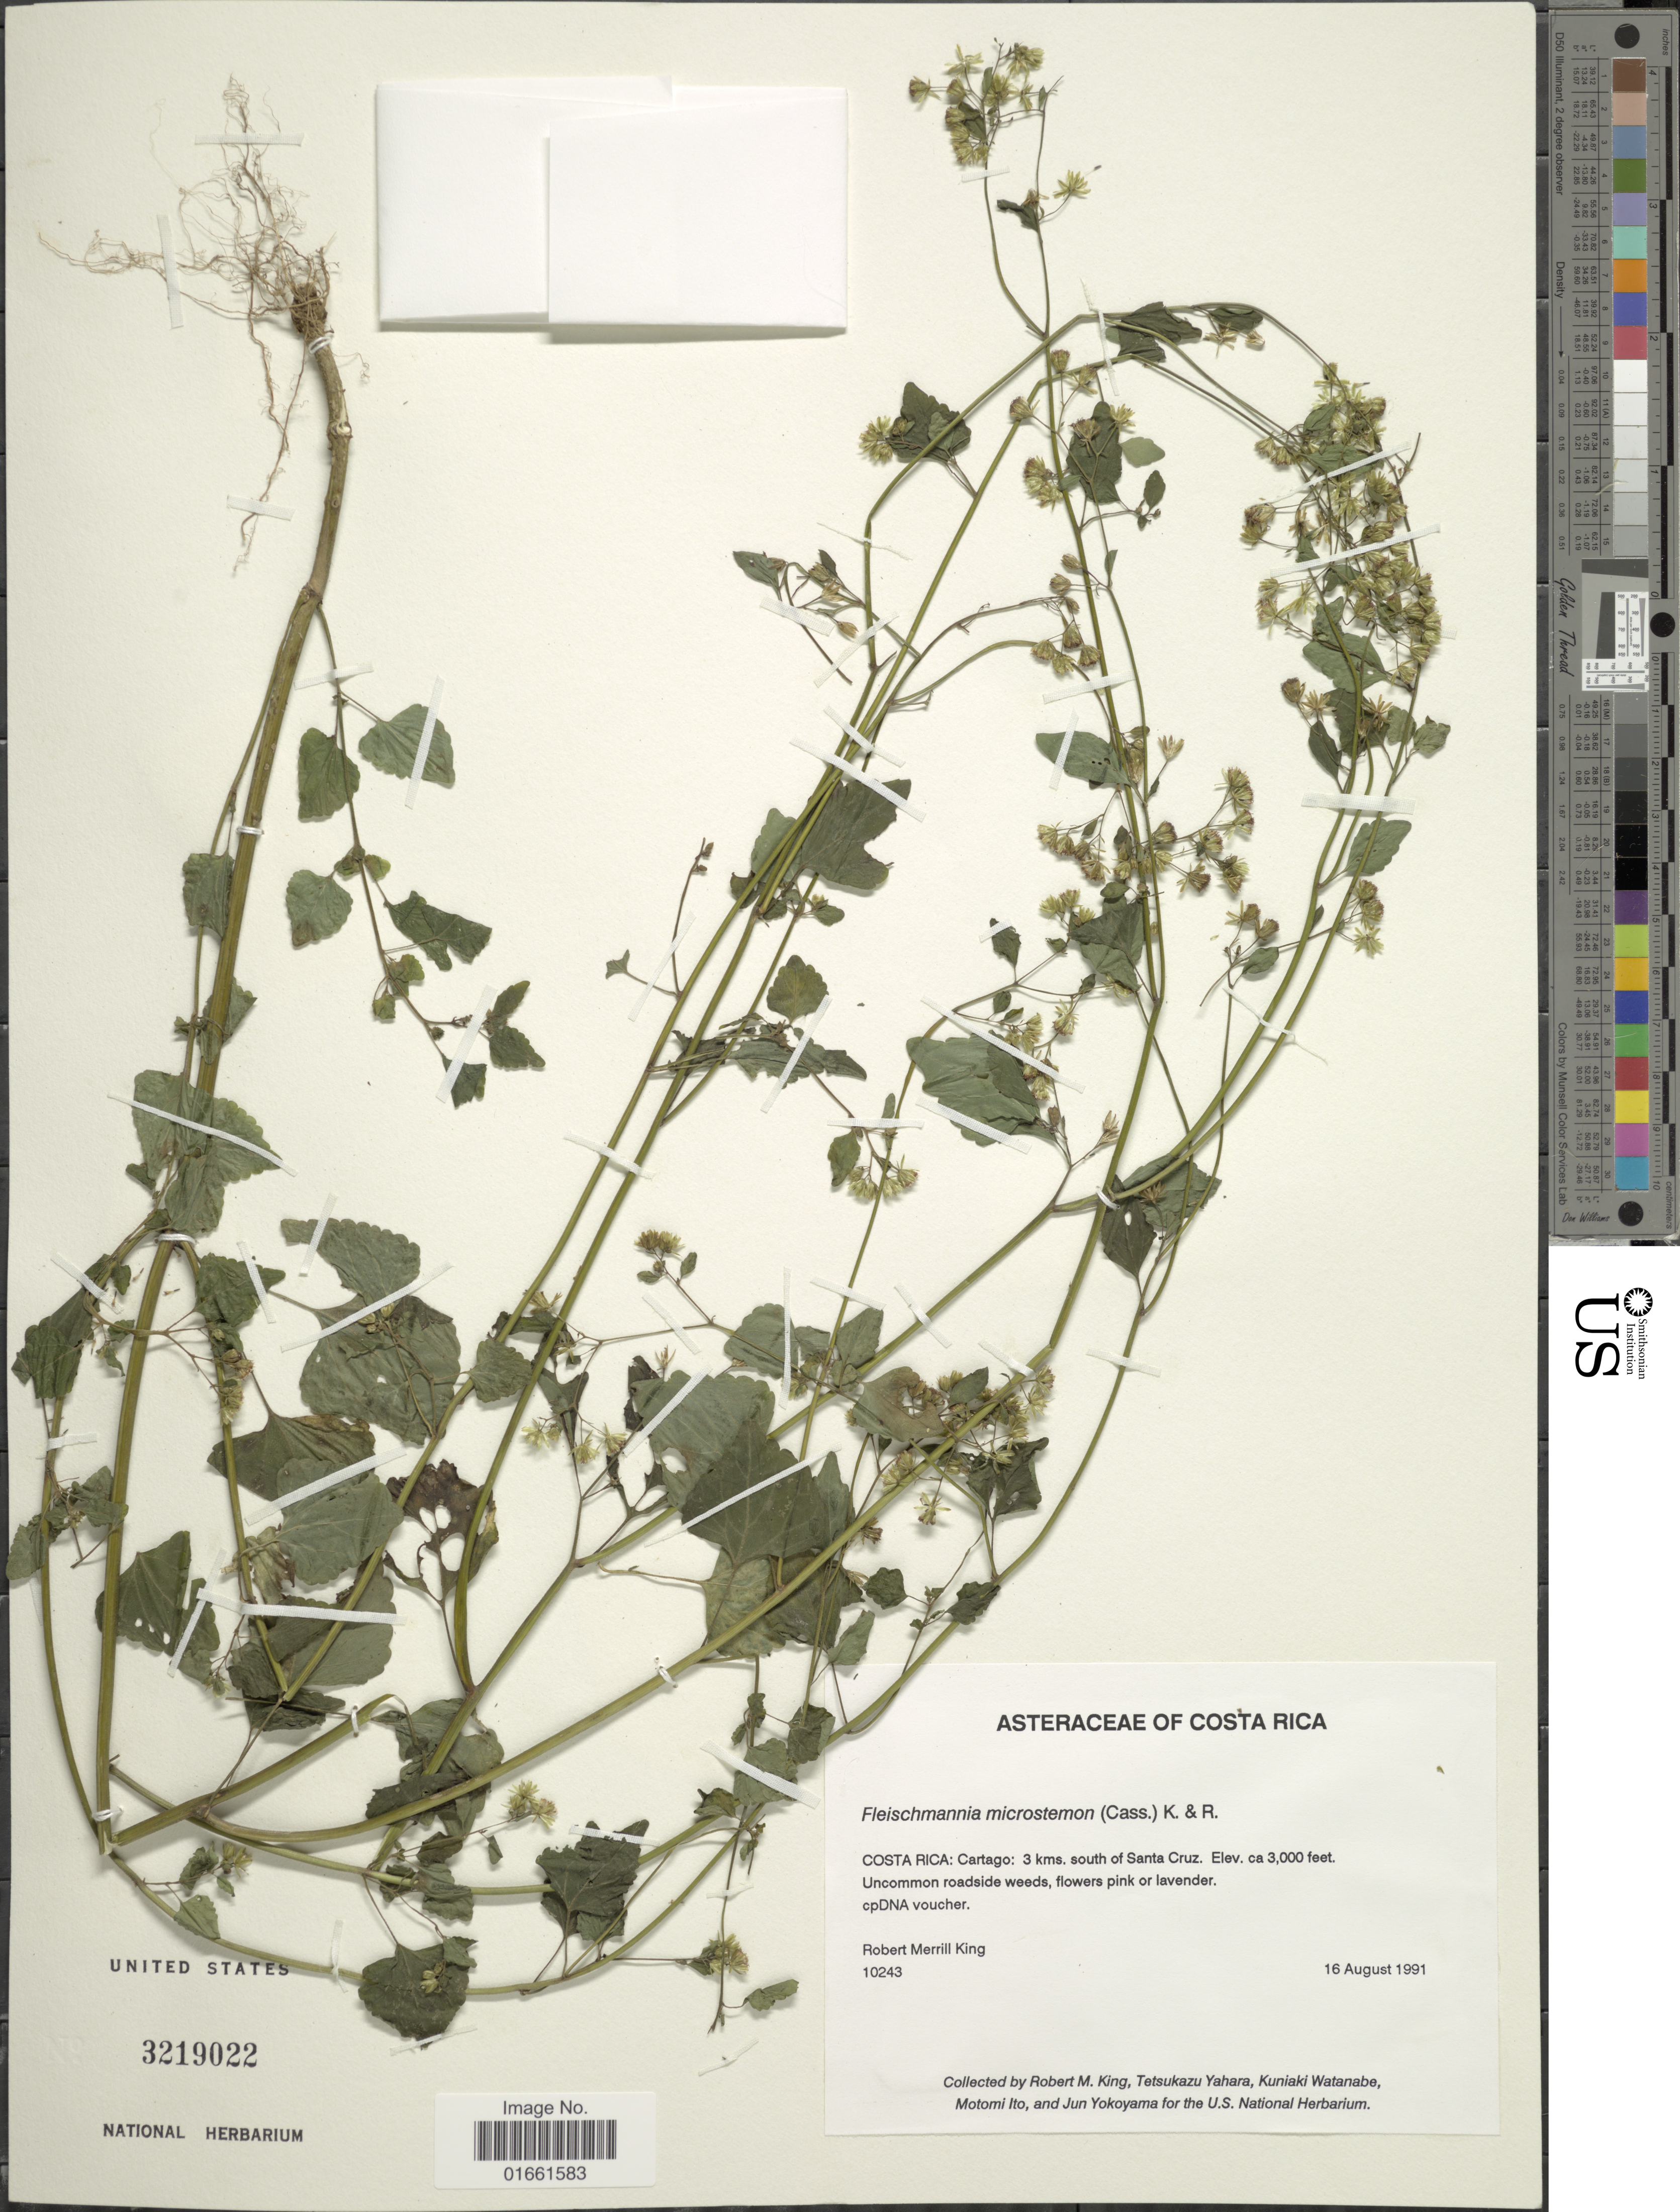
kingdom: Plantae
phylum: Tracheophyta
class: Magnoliopsida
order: Asterales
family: Asteraceae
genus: Fleischmannia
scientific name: Fleischmannia microstemon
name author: (Cass.) R.M. King & H. Rob.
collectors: R. M. King, T. Yahara, K. Watanabe & M. Ito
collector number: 10243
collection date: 1991-08-16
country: Costa Rica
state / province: Cartago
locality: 3 kms, south of Santa Cruz.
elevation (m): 914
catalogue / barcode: US 3219022